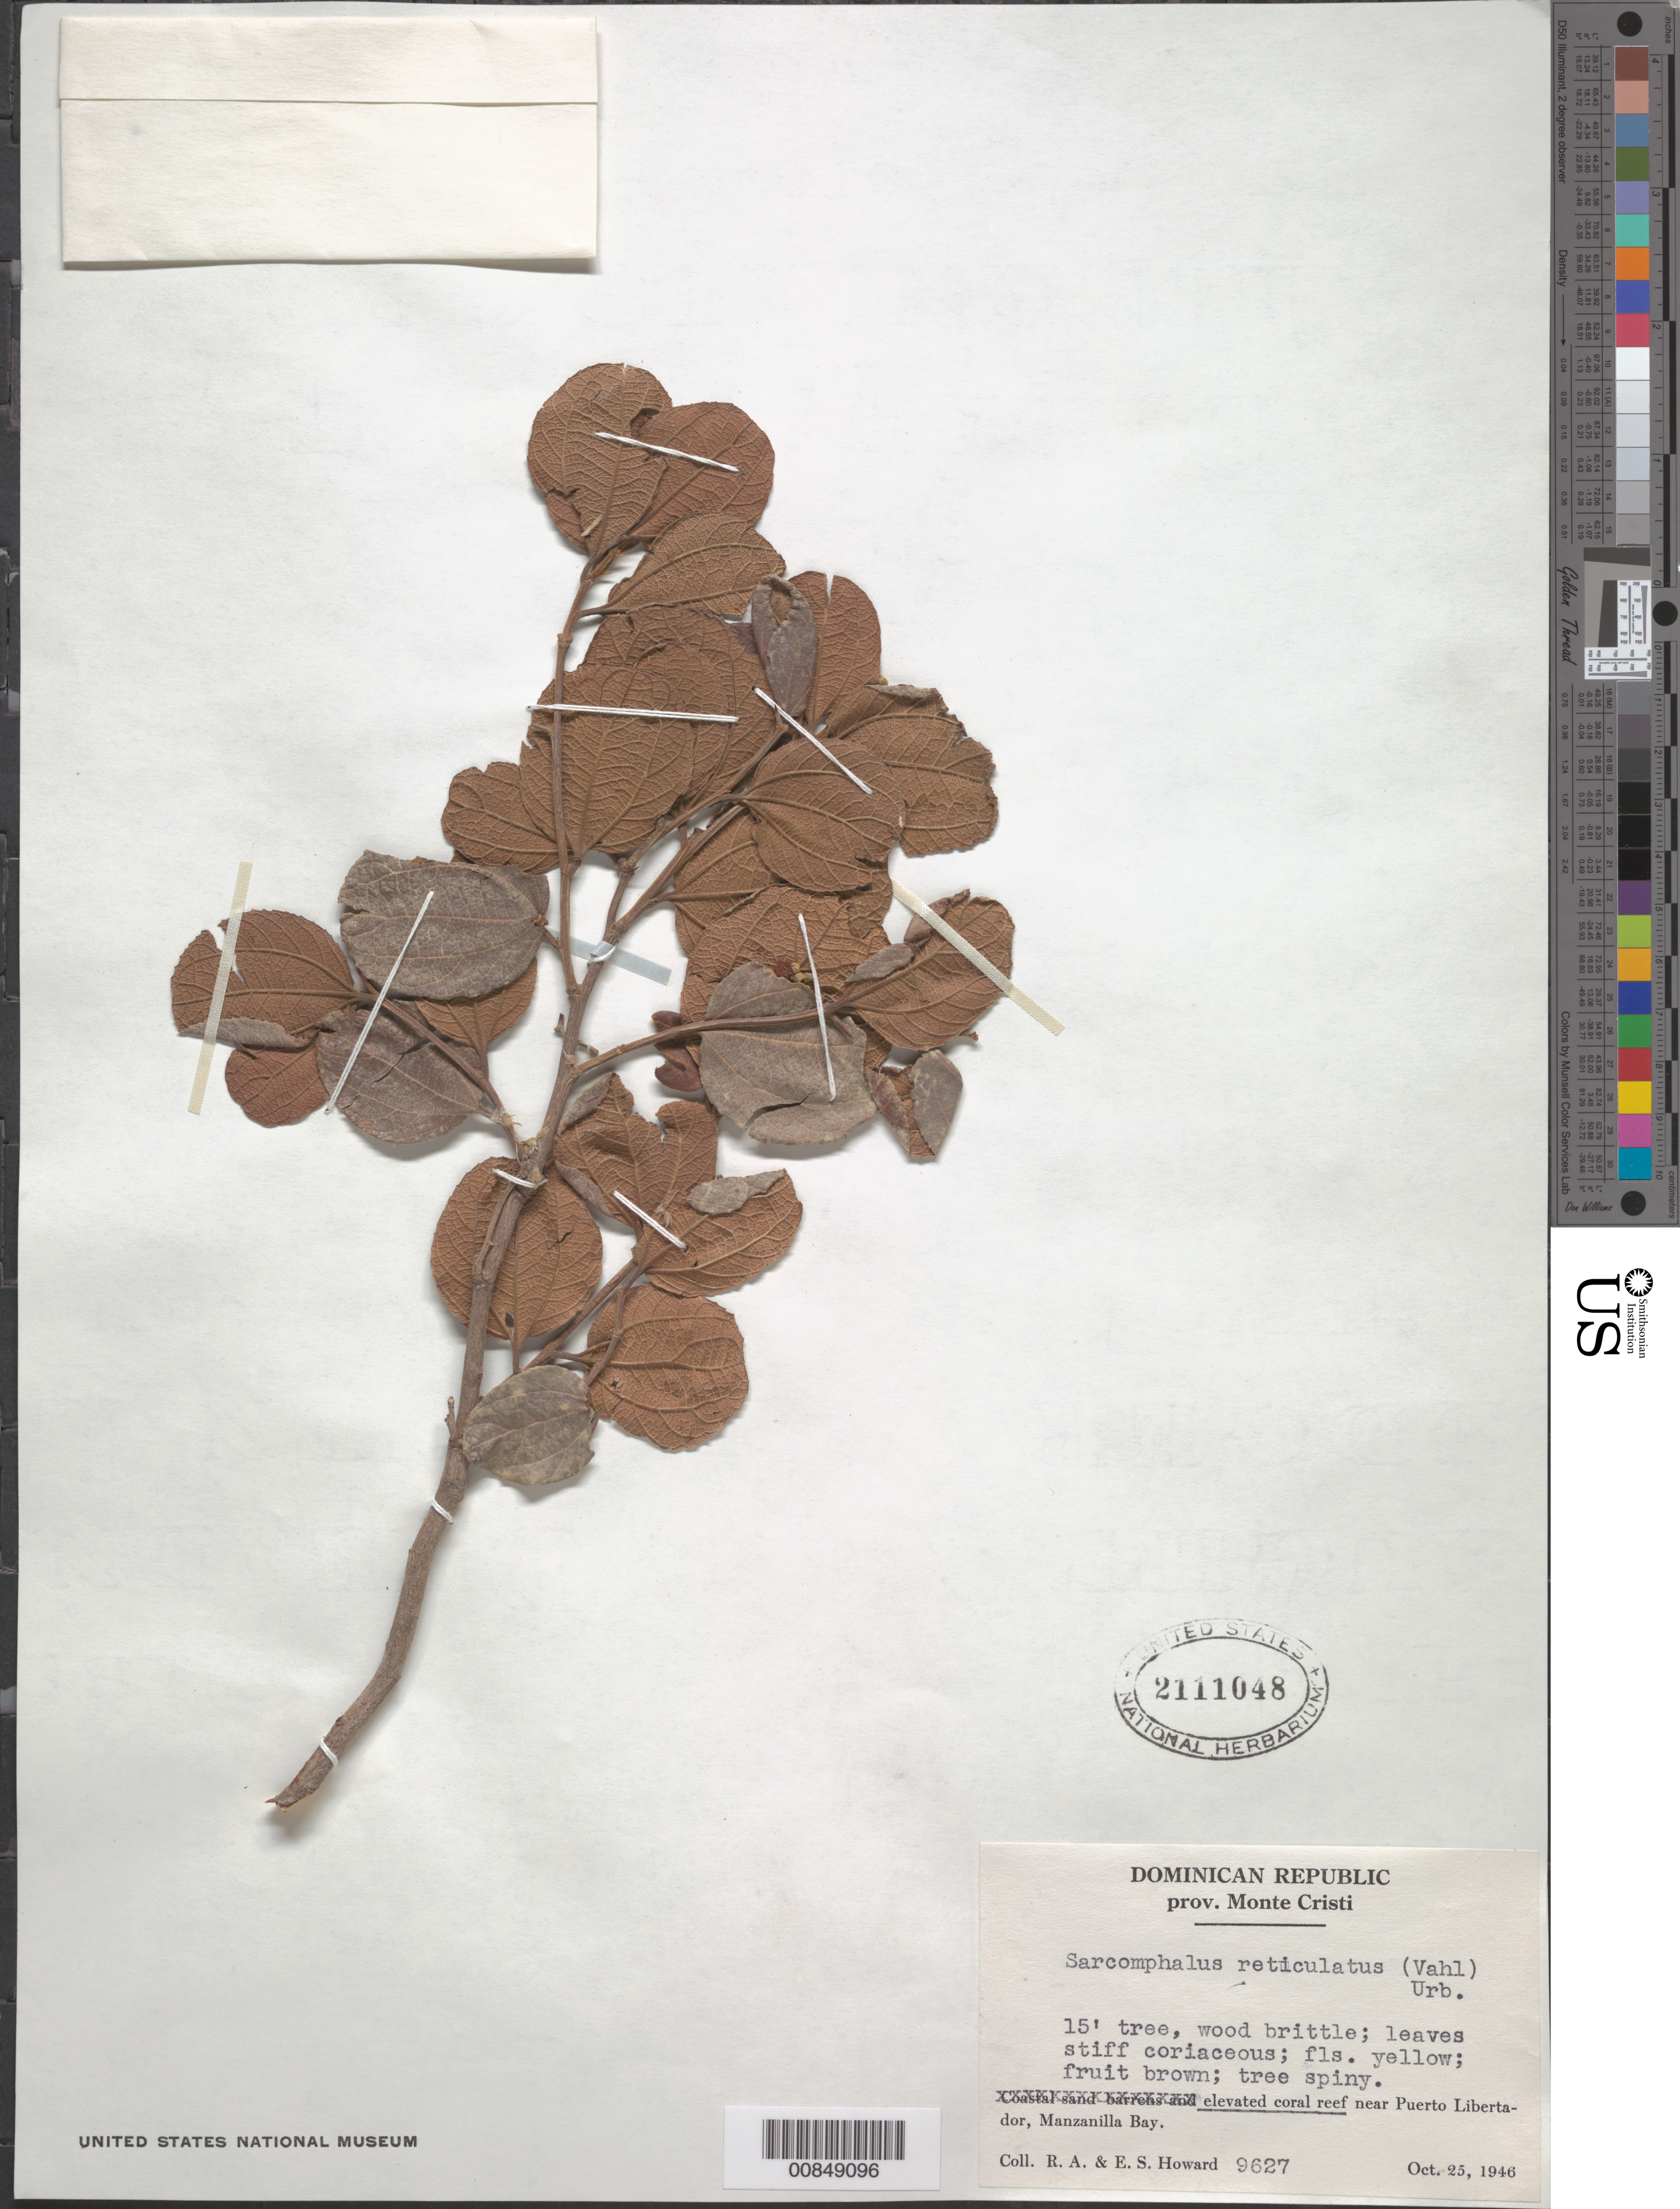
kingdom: Plantae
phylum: Tracheophyta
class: Magnoliopsida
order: Rosales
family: Rhamnaceae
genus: Sarcomphalus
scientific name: Sarcomphalus reticulatus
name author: (Vahl) Urb.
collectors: R. A. Howard & E. S. Howard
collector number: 9627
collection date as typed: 25 Oct 1946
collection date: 1946-10-25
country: Dominican Republic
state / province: Monte Cristi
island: Hispaniola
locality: Near Puerto Libertador, Manzanilla Bay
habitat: Elevated coral reef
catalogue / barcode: US 2111048